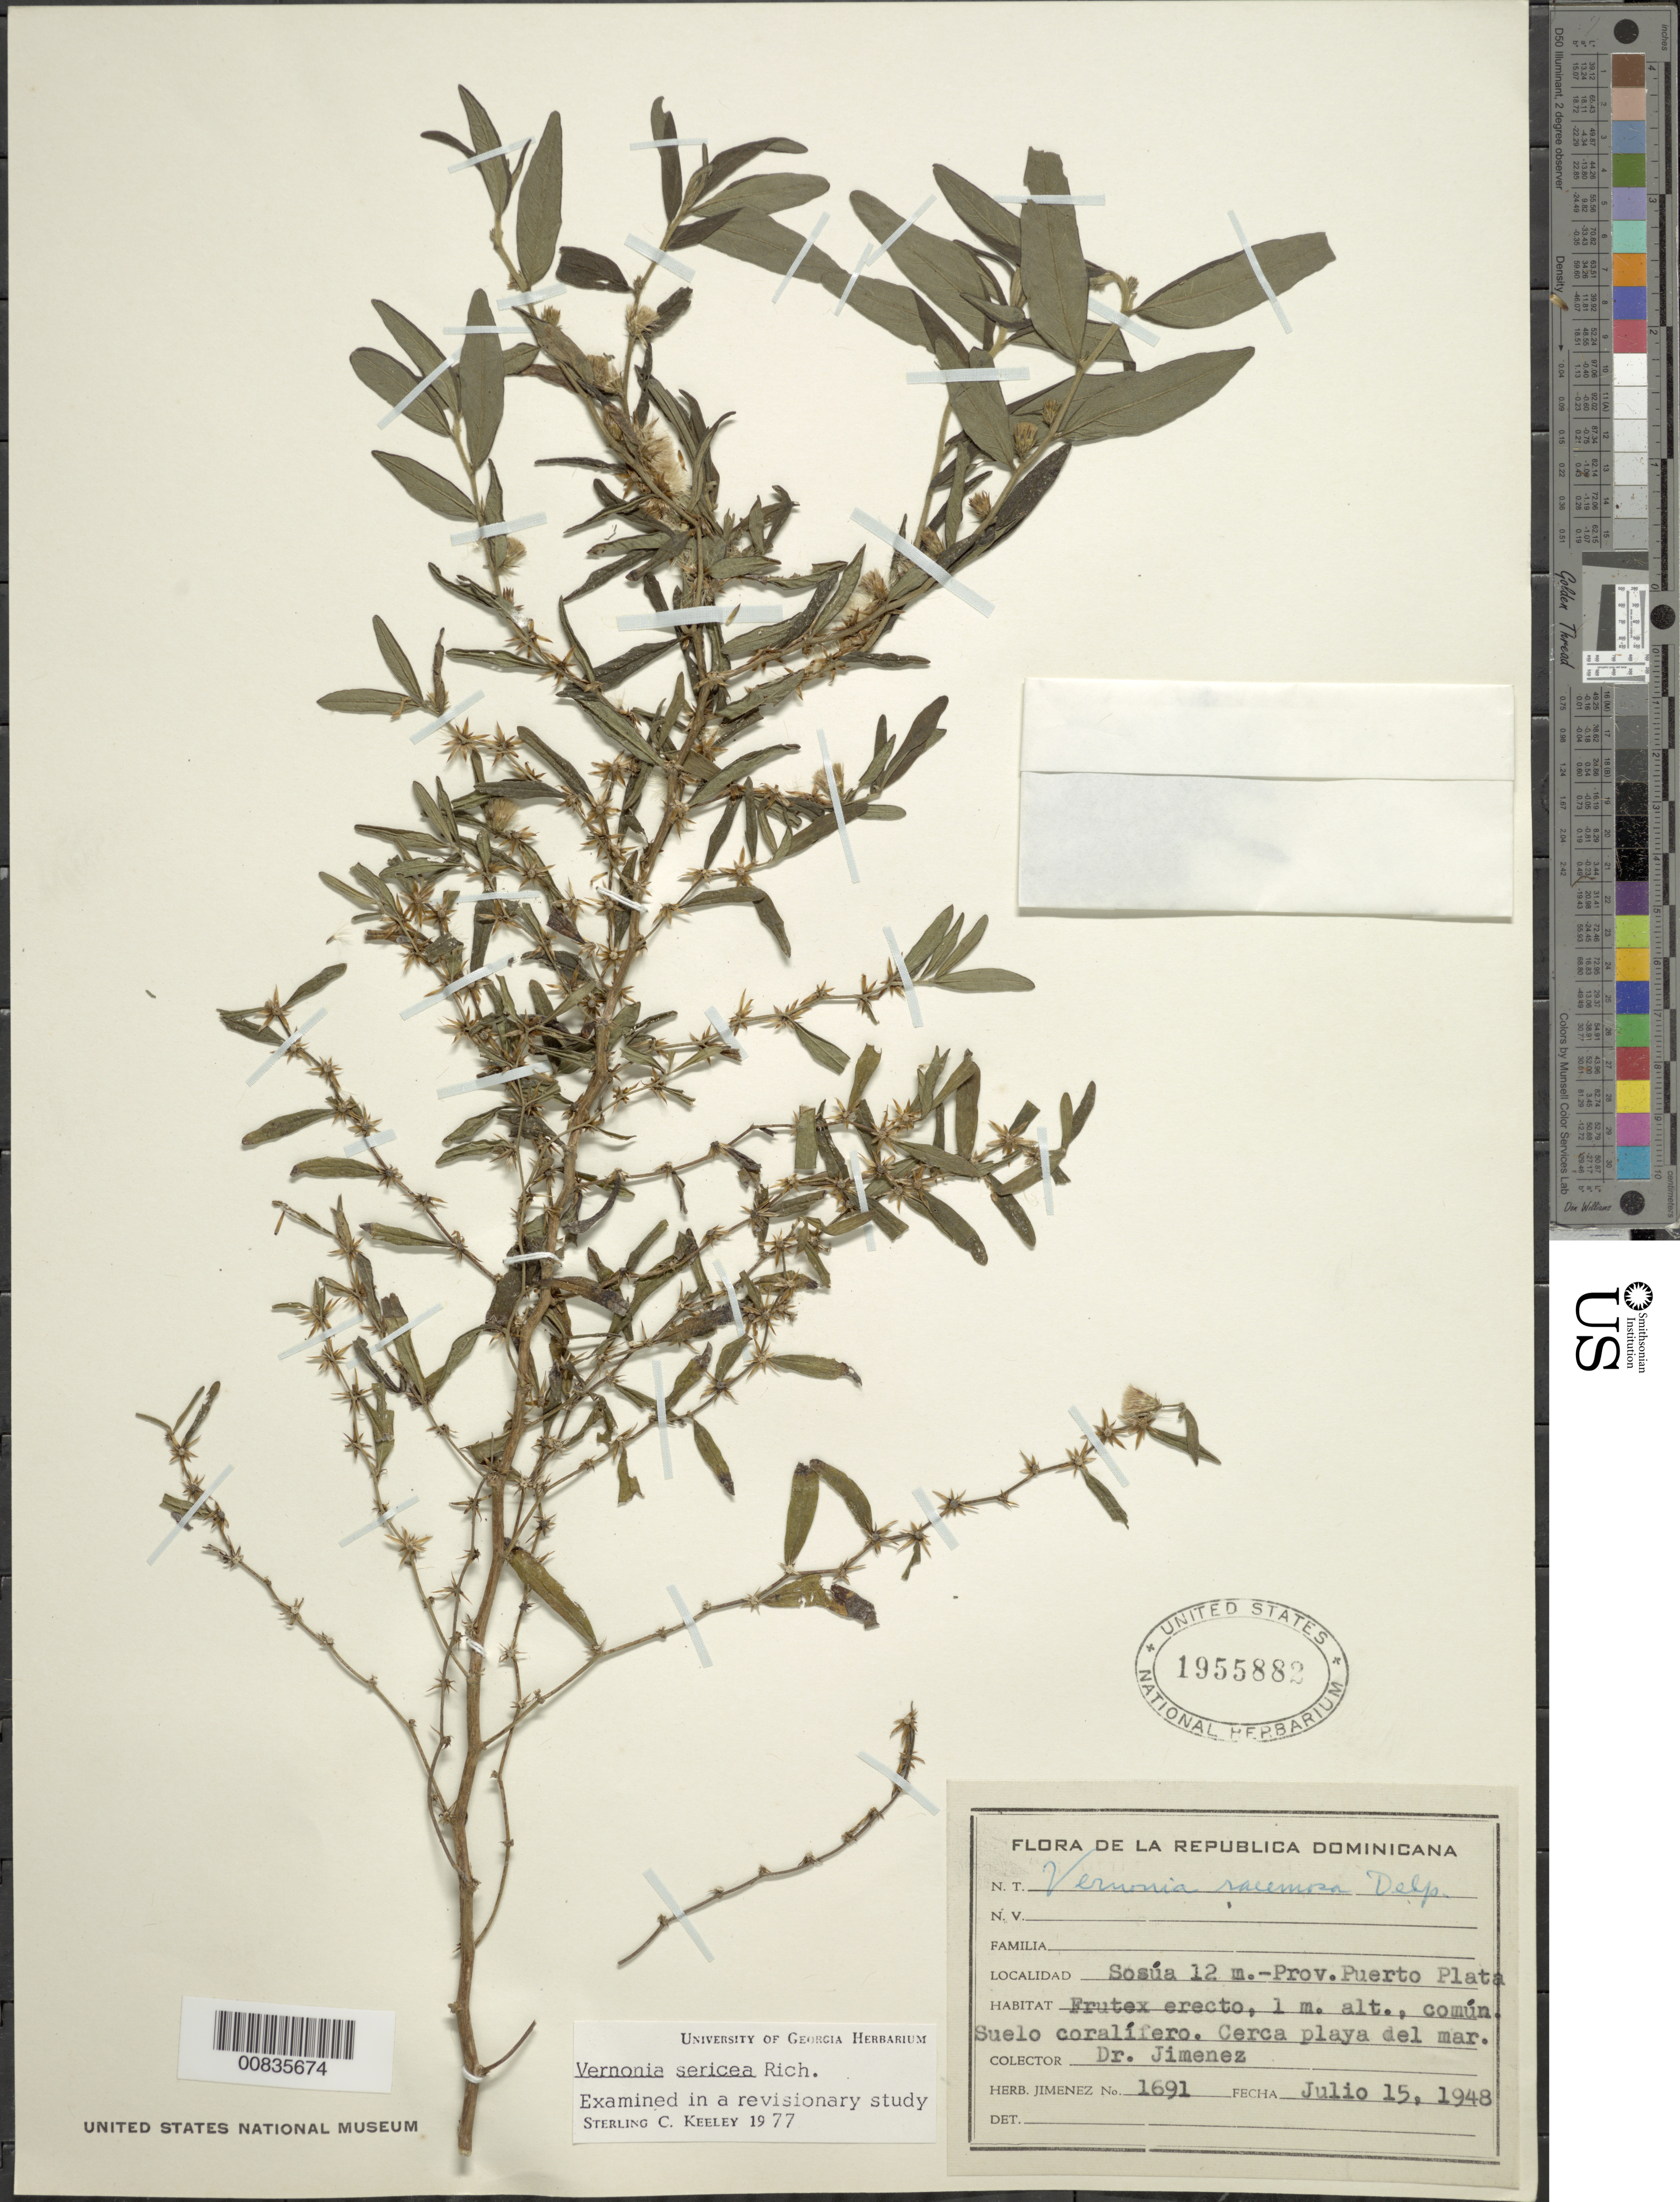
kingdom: Plantae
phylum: Tracheophyta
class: Magnoliopsida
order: Asterales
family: Asteraceae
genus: Lepidaploa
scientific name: Lepidaploa sericea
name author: (Rich.) H. Rob.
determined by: Keeley, S. C.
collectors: J. J. Jiménez Almonte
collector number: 1691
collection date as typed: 15 Jul 1948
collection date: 1948-07-15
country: Dominican Republic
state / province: Puerto Plata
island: Hispaniola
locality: Sosúa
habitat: Suelo coralífero, cerca playa del mar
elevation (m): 12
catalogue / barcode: US 1955882